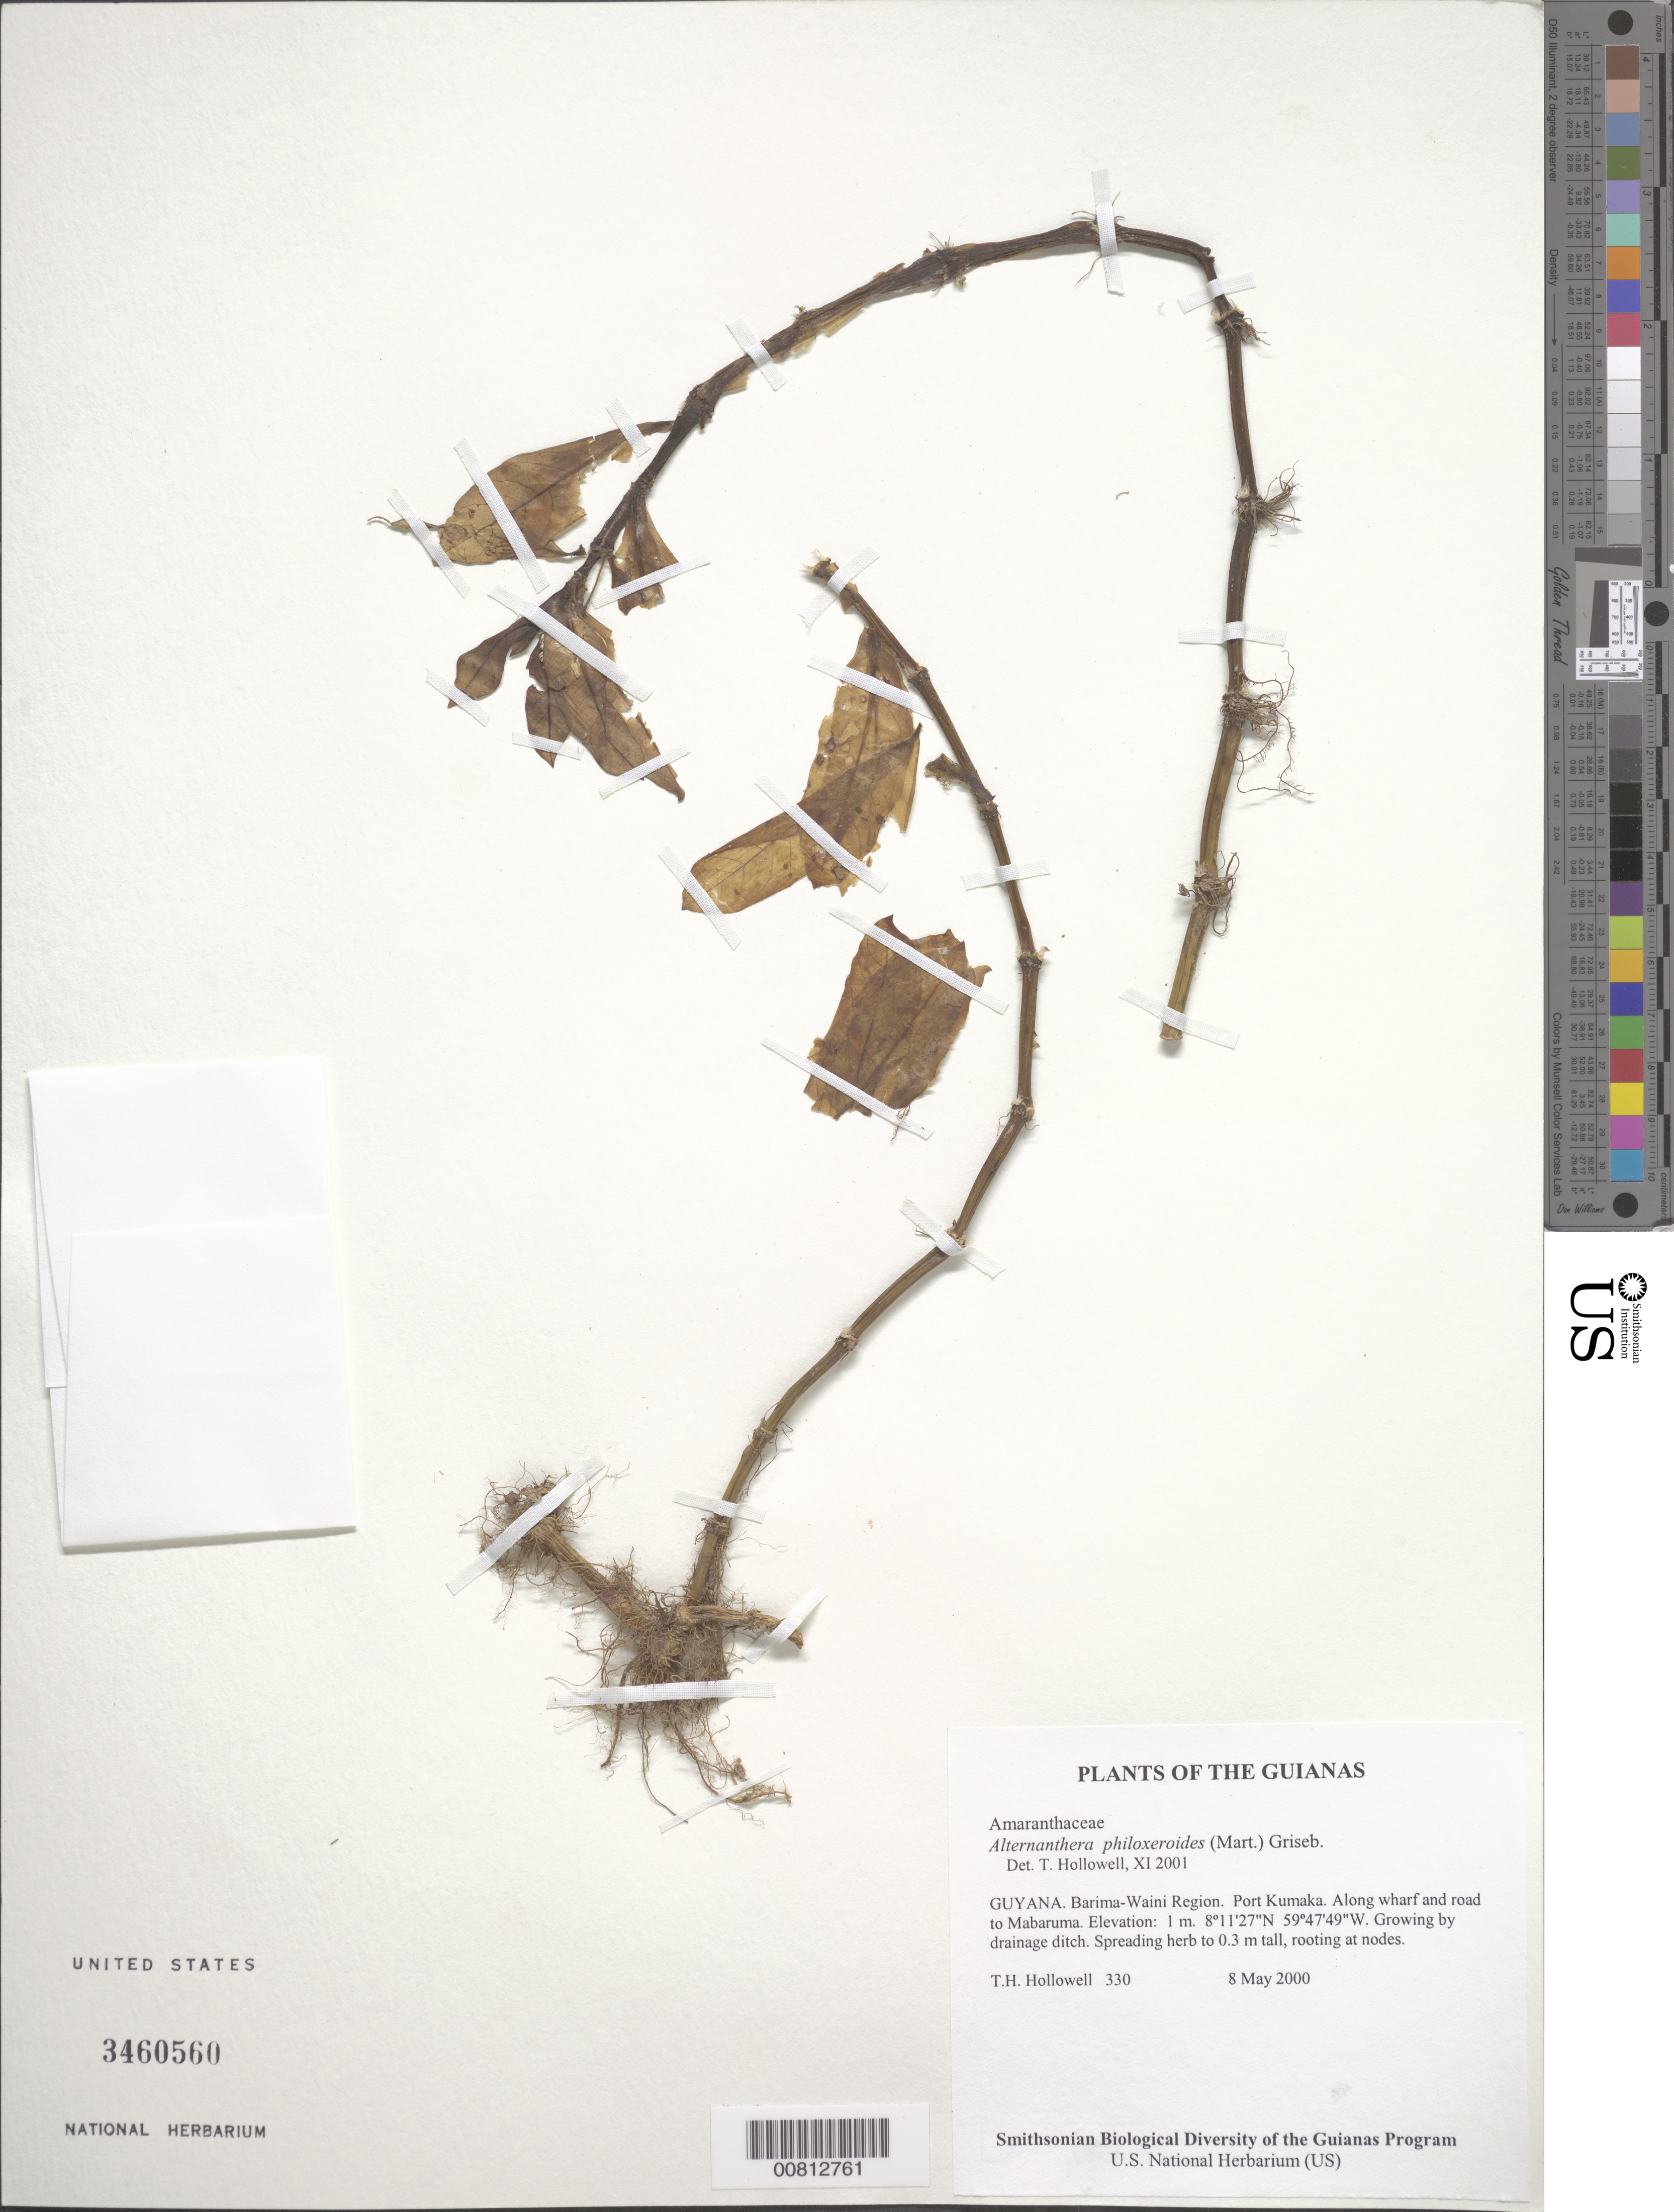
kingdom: Plantae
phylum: Tracheophyta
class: Magnoliopsida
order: Caryophyllales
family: Amaranthaceae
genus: Alternanthera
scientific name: Alternanthera philoxeroides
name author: (Mart.) Griseb.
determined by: Hollowell, T. H., (BOT), Smithsonian Institution - National Museum of Natural History (UNITED STATES)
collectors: T. Hollowell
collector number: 330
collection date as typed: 8 May 2000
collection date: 2000-05-08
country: Guyana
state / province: Barima-Waini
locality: Port Kumaka. Along wharf and road to Mabaruma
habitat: Growing by drainage ditch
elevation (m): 3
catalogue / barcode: US 3460560